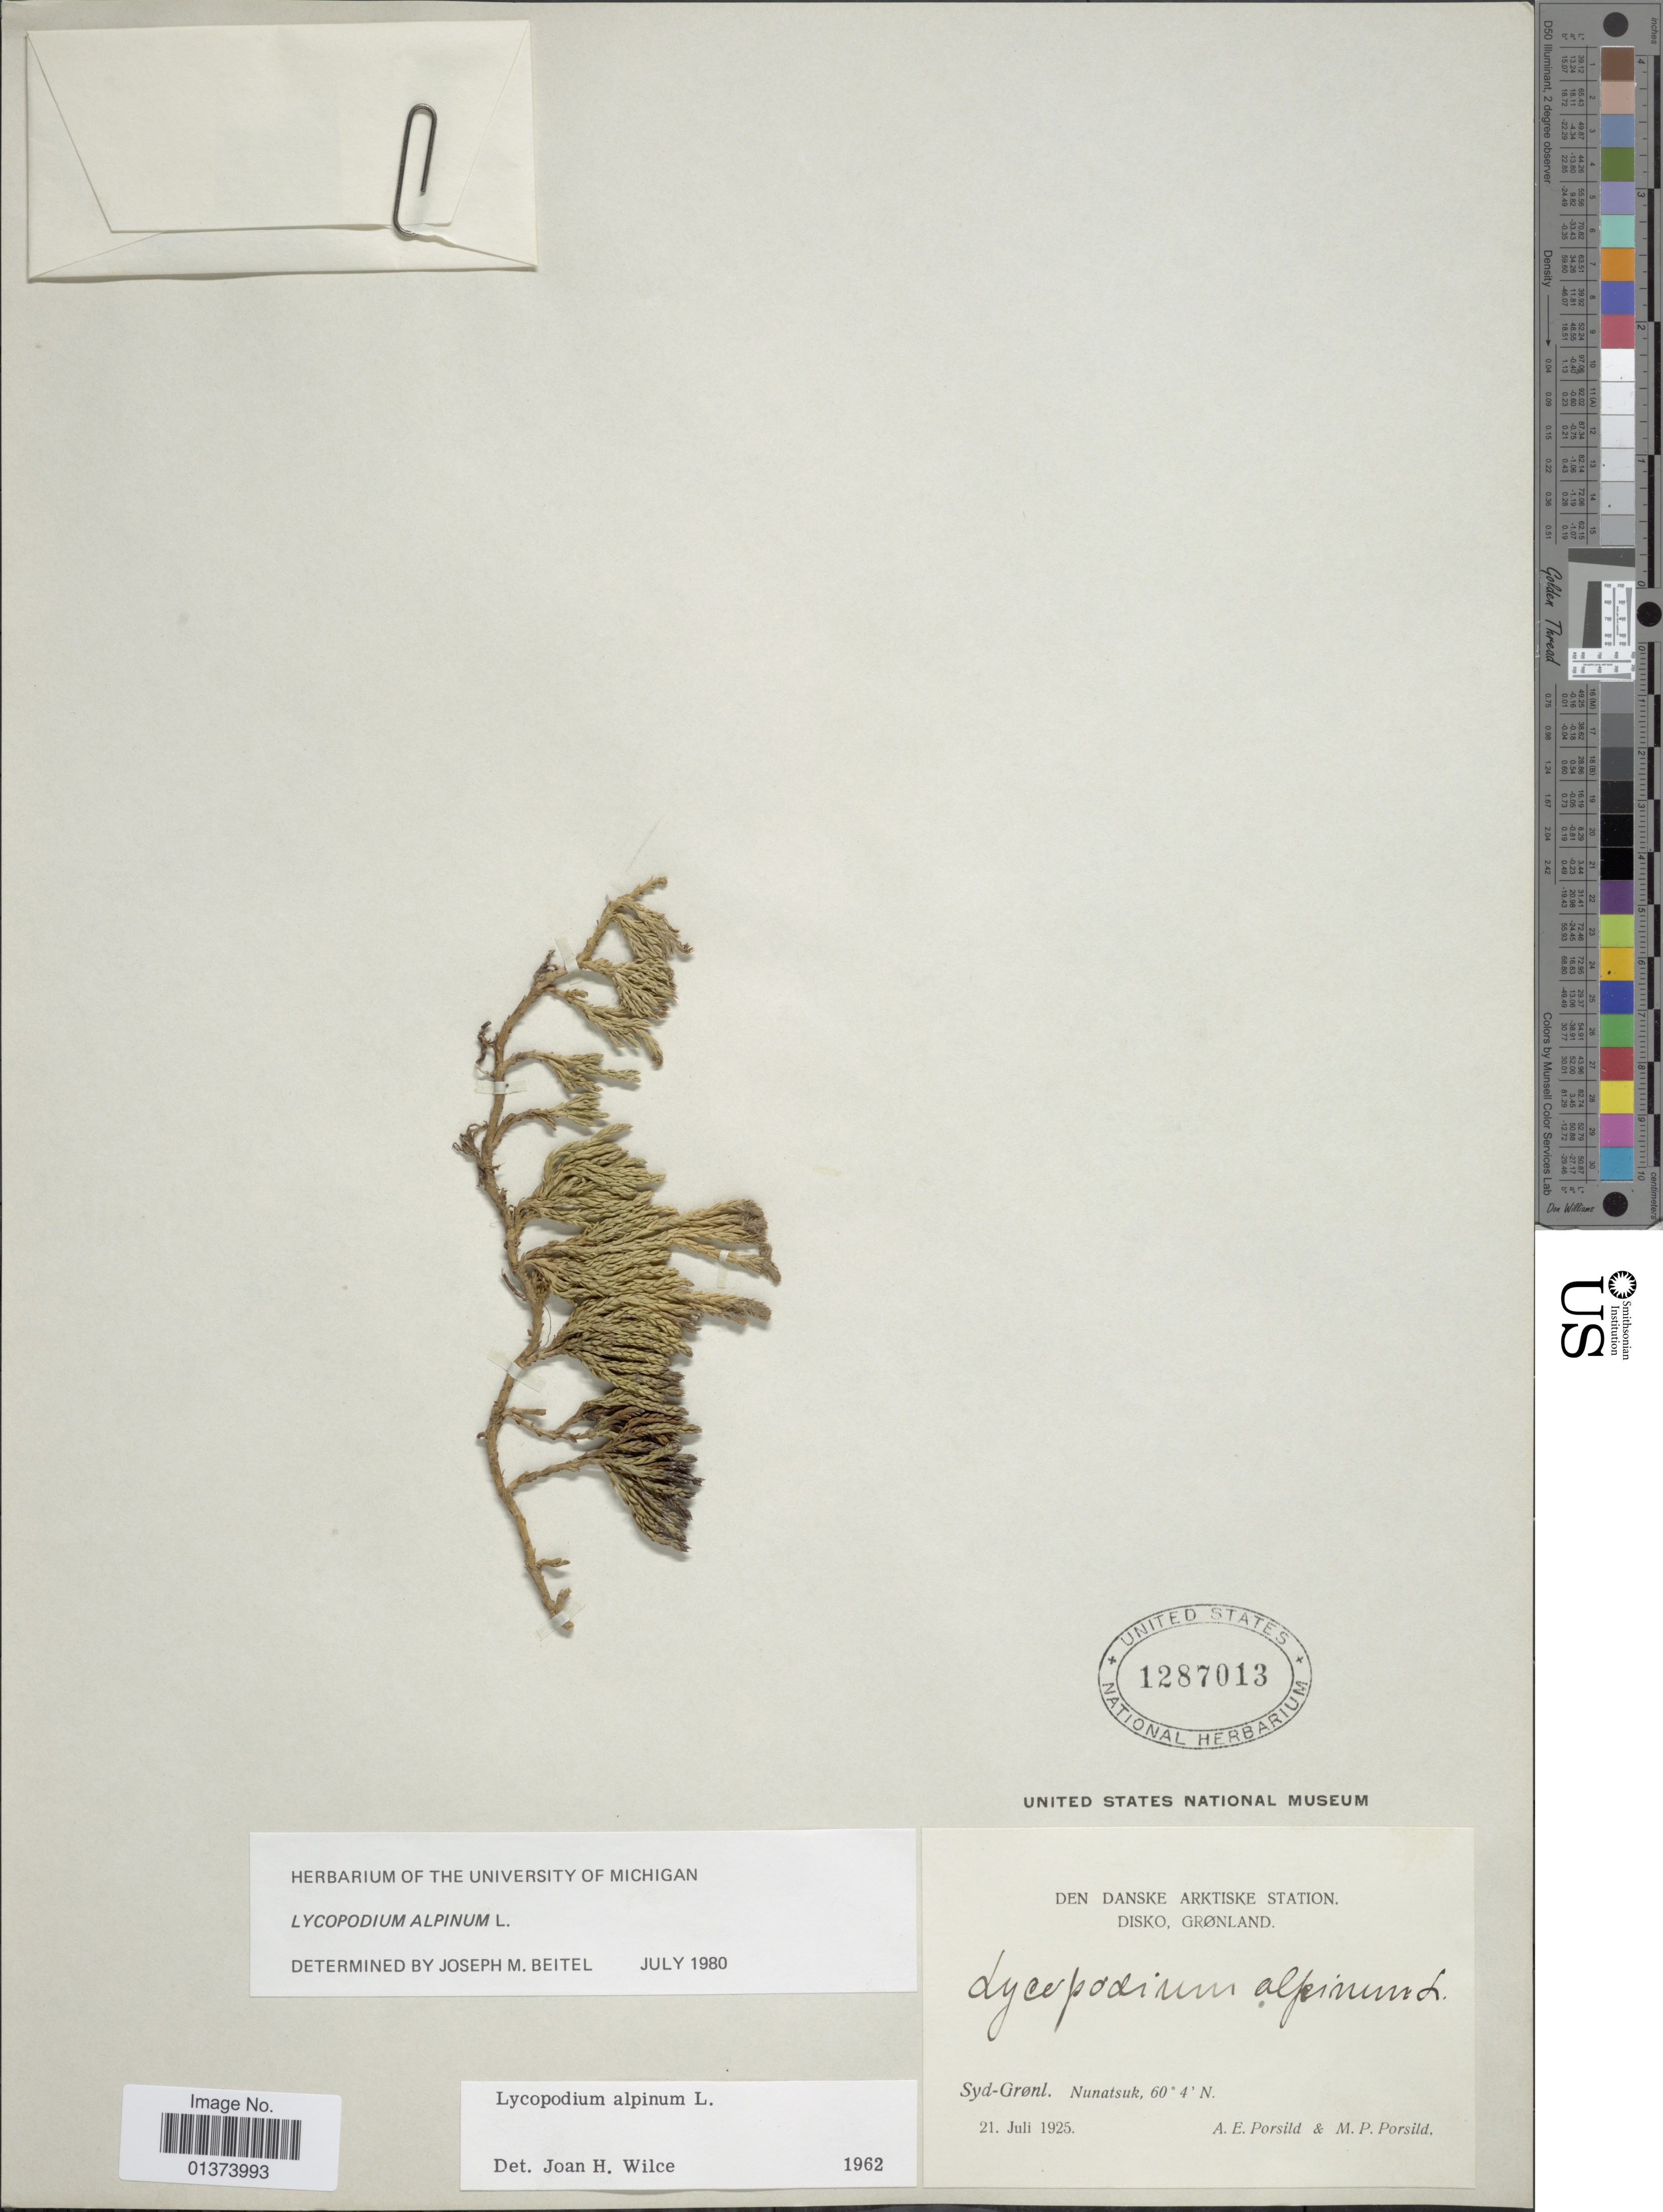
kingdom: Plantae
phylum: Tracheophyta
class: Lycopodiopsida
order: Lycopodiales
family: Lycopodiaceae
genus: Diphasiastrum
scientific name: Diphasiastrum alpinum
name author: (L.) Holub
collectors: A. E. Porsild & M. P. Porsild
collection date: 1925-07-21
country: Greenland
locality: Syd-Gronl. Nunatsuk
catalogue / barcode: US 1287013